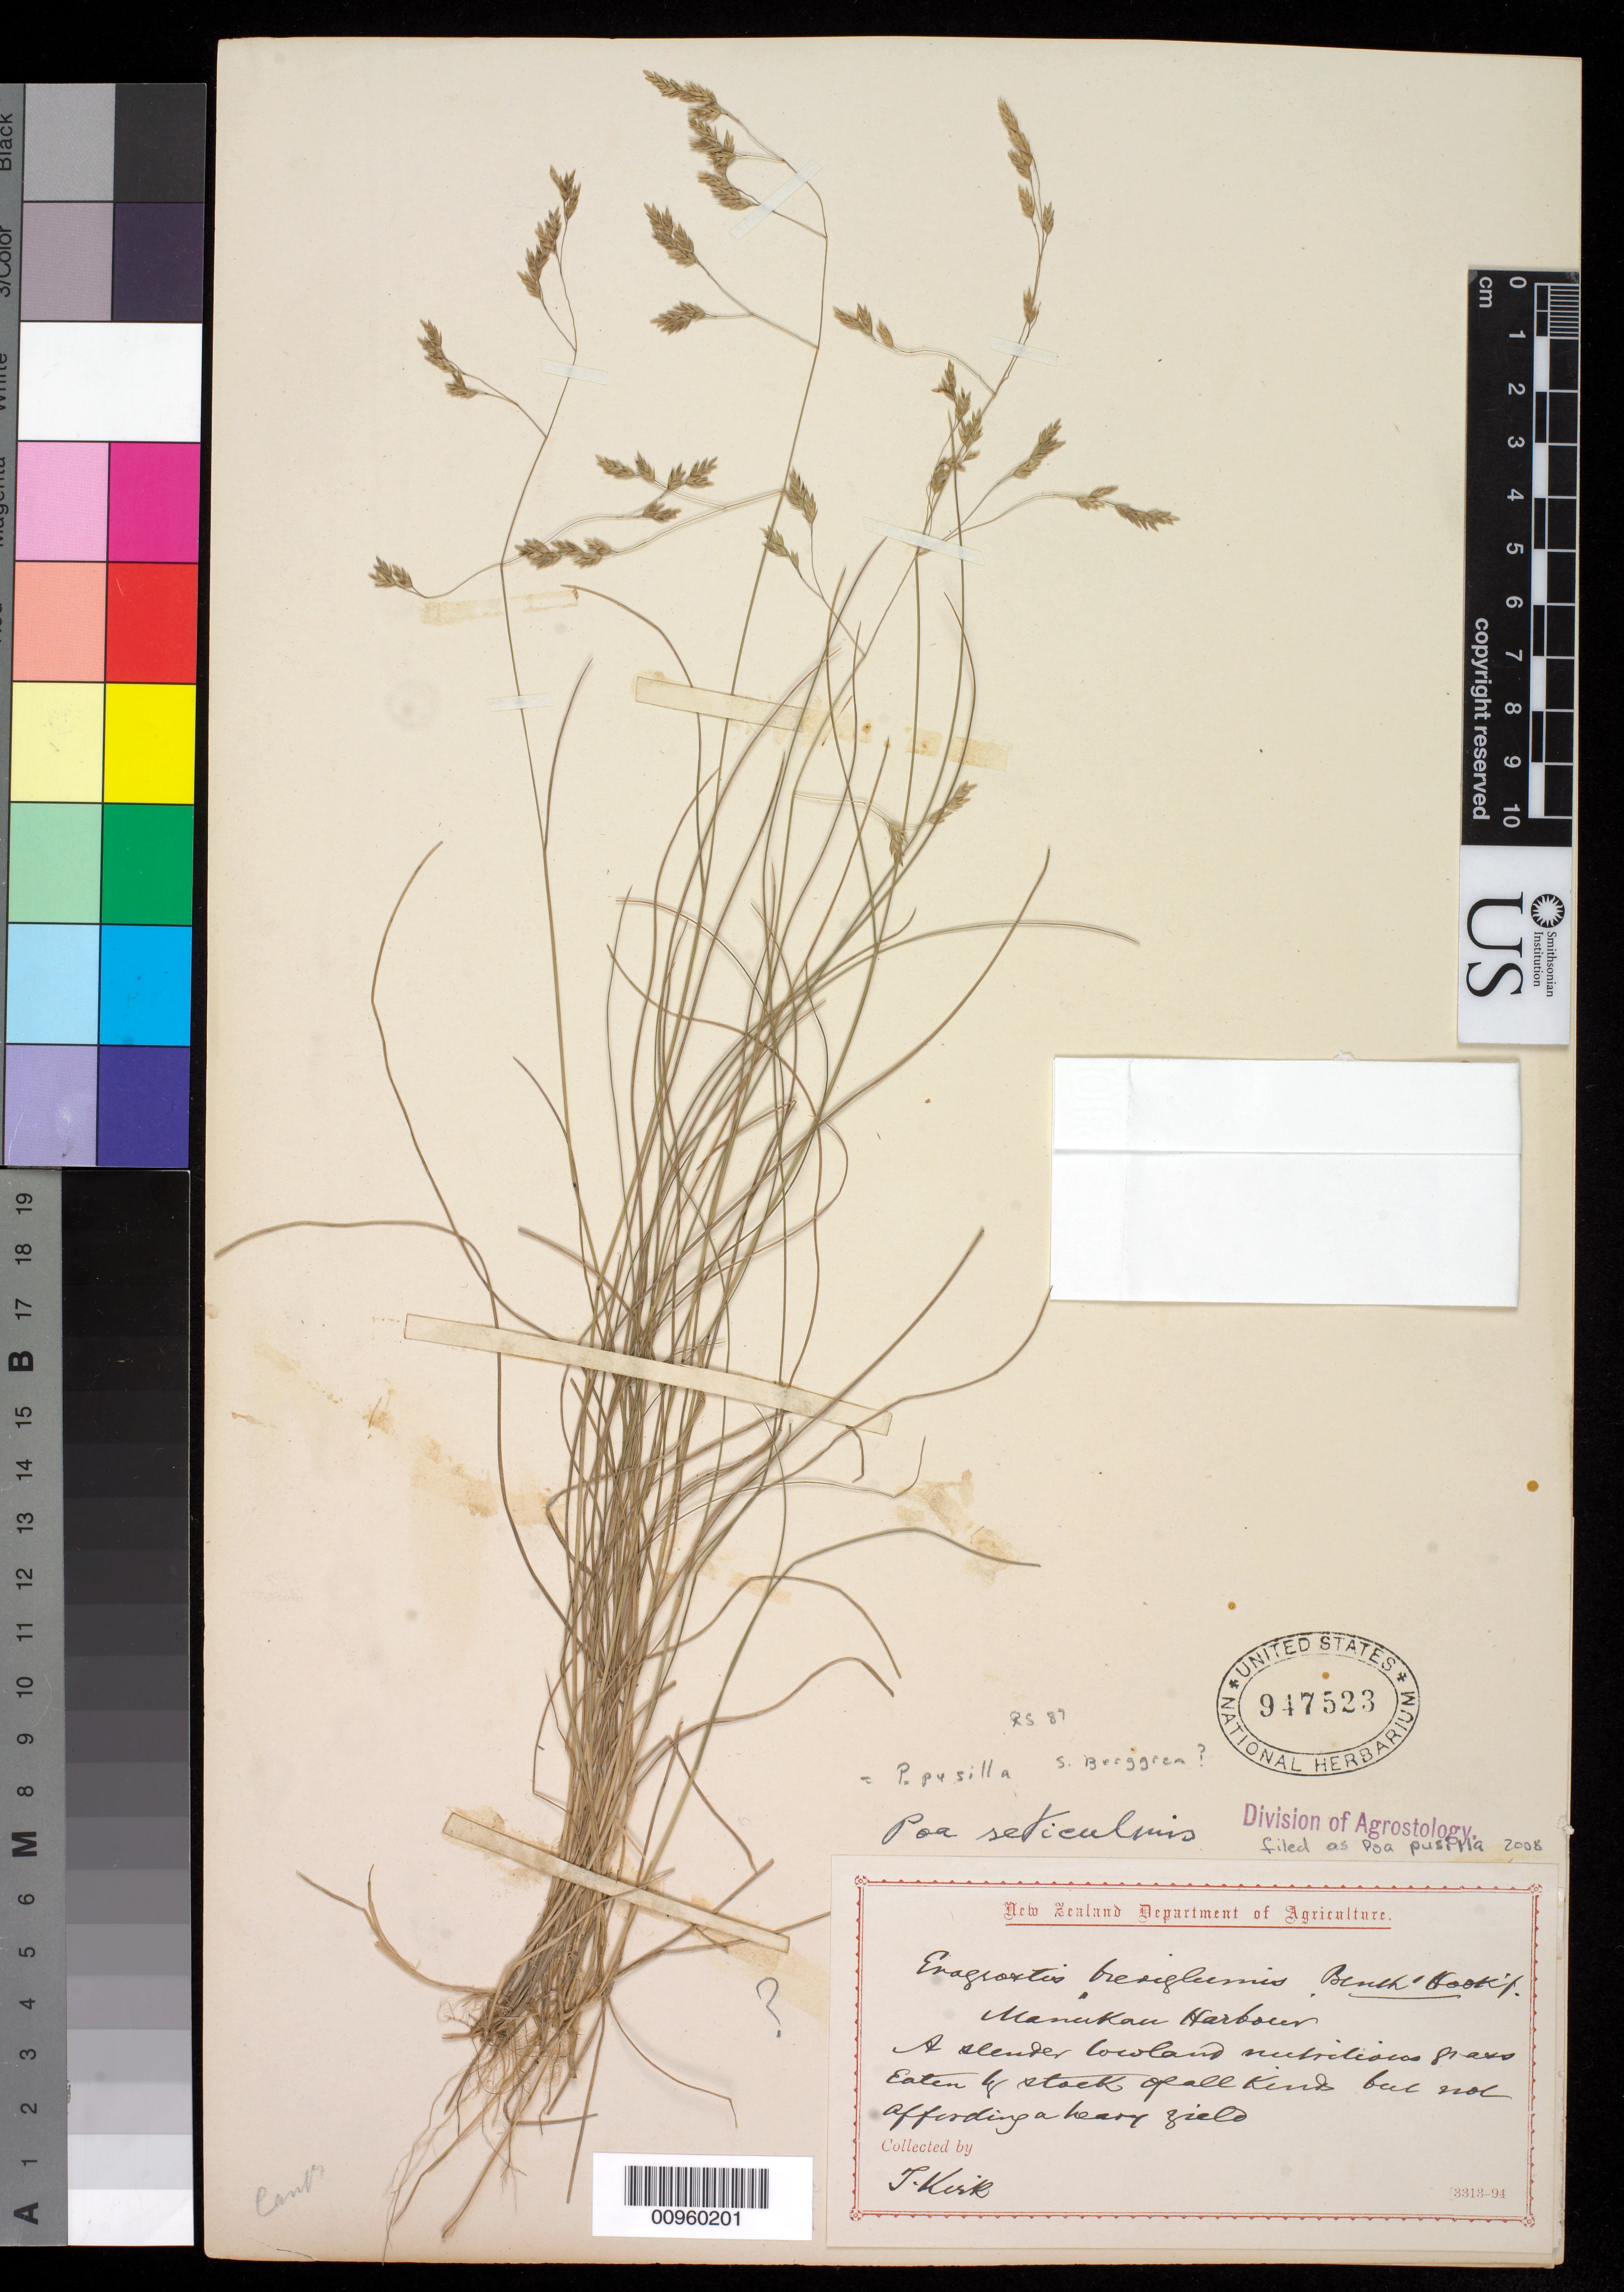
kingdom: Plantae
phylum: Tracheophyta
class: Liliopsida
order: Poales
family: Poaceae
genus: Poa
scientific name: Poa pusilla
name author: Berggr.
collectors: T. Kirk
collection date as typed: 1828 to 1898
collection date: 1828/1898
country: New Zealand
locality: Manukau Harbour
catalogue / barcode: US 947523